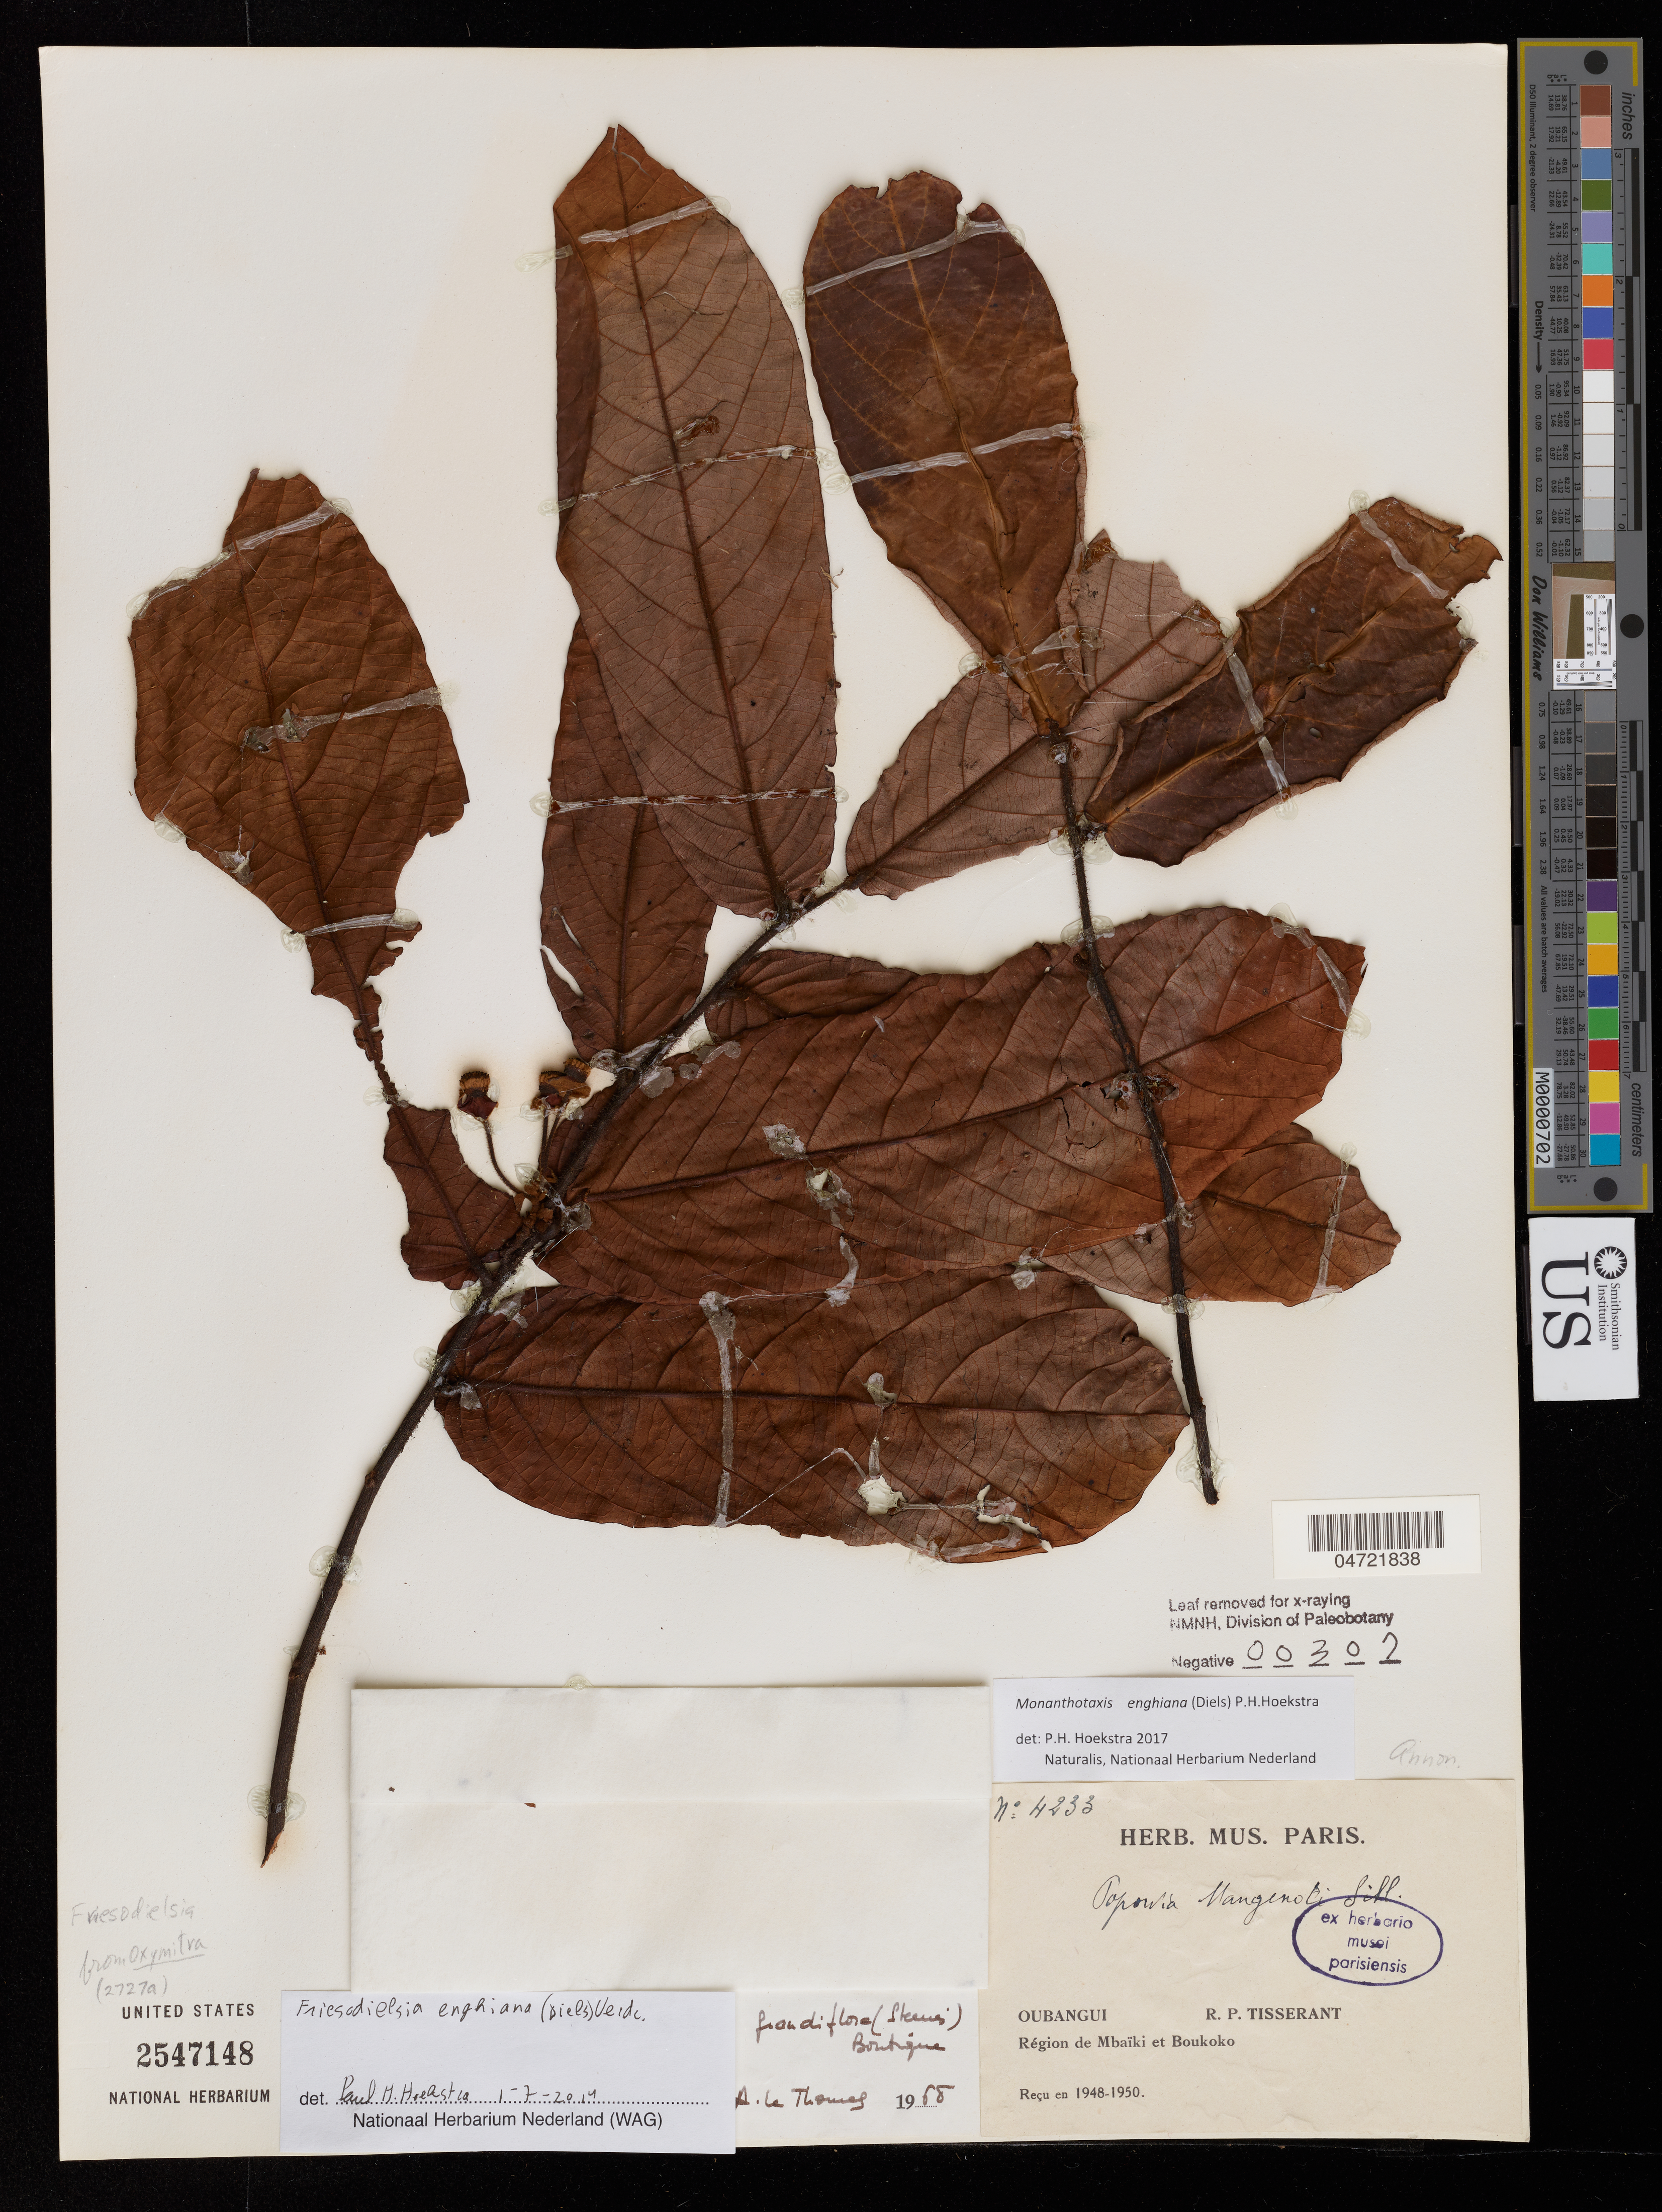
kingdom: Plantae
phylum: Tracheophyta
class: Magnoliopsida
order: Magnoliales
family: Annonaceae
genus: Monanthotaxis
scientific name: Monanthotaxis enghiana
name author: (Diels) P.H. Hoekstra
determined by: Hoekstra, P. H.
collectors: C. Tisserant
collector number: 4233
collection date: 1948/1950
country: Central African Republic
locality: Oubangui, Région de Mbaïki et Boukoko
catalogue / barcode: US 2547148